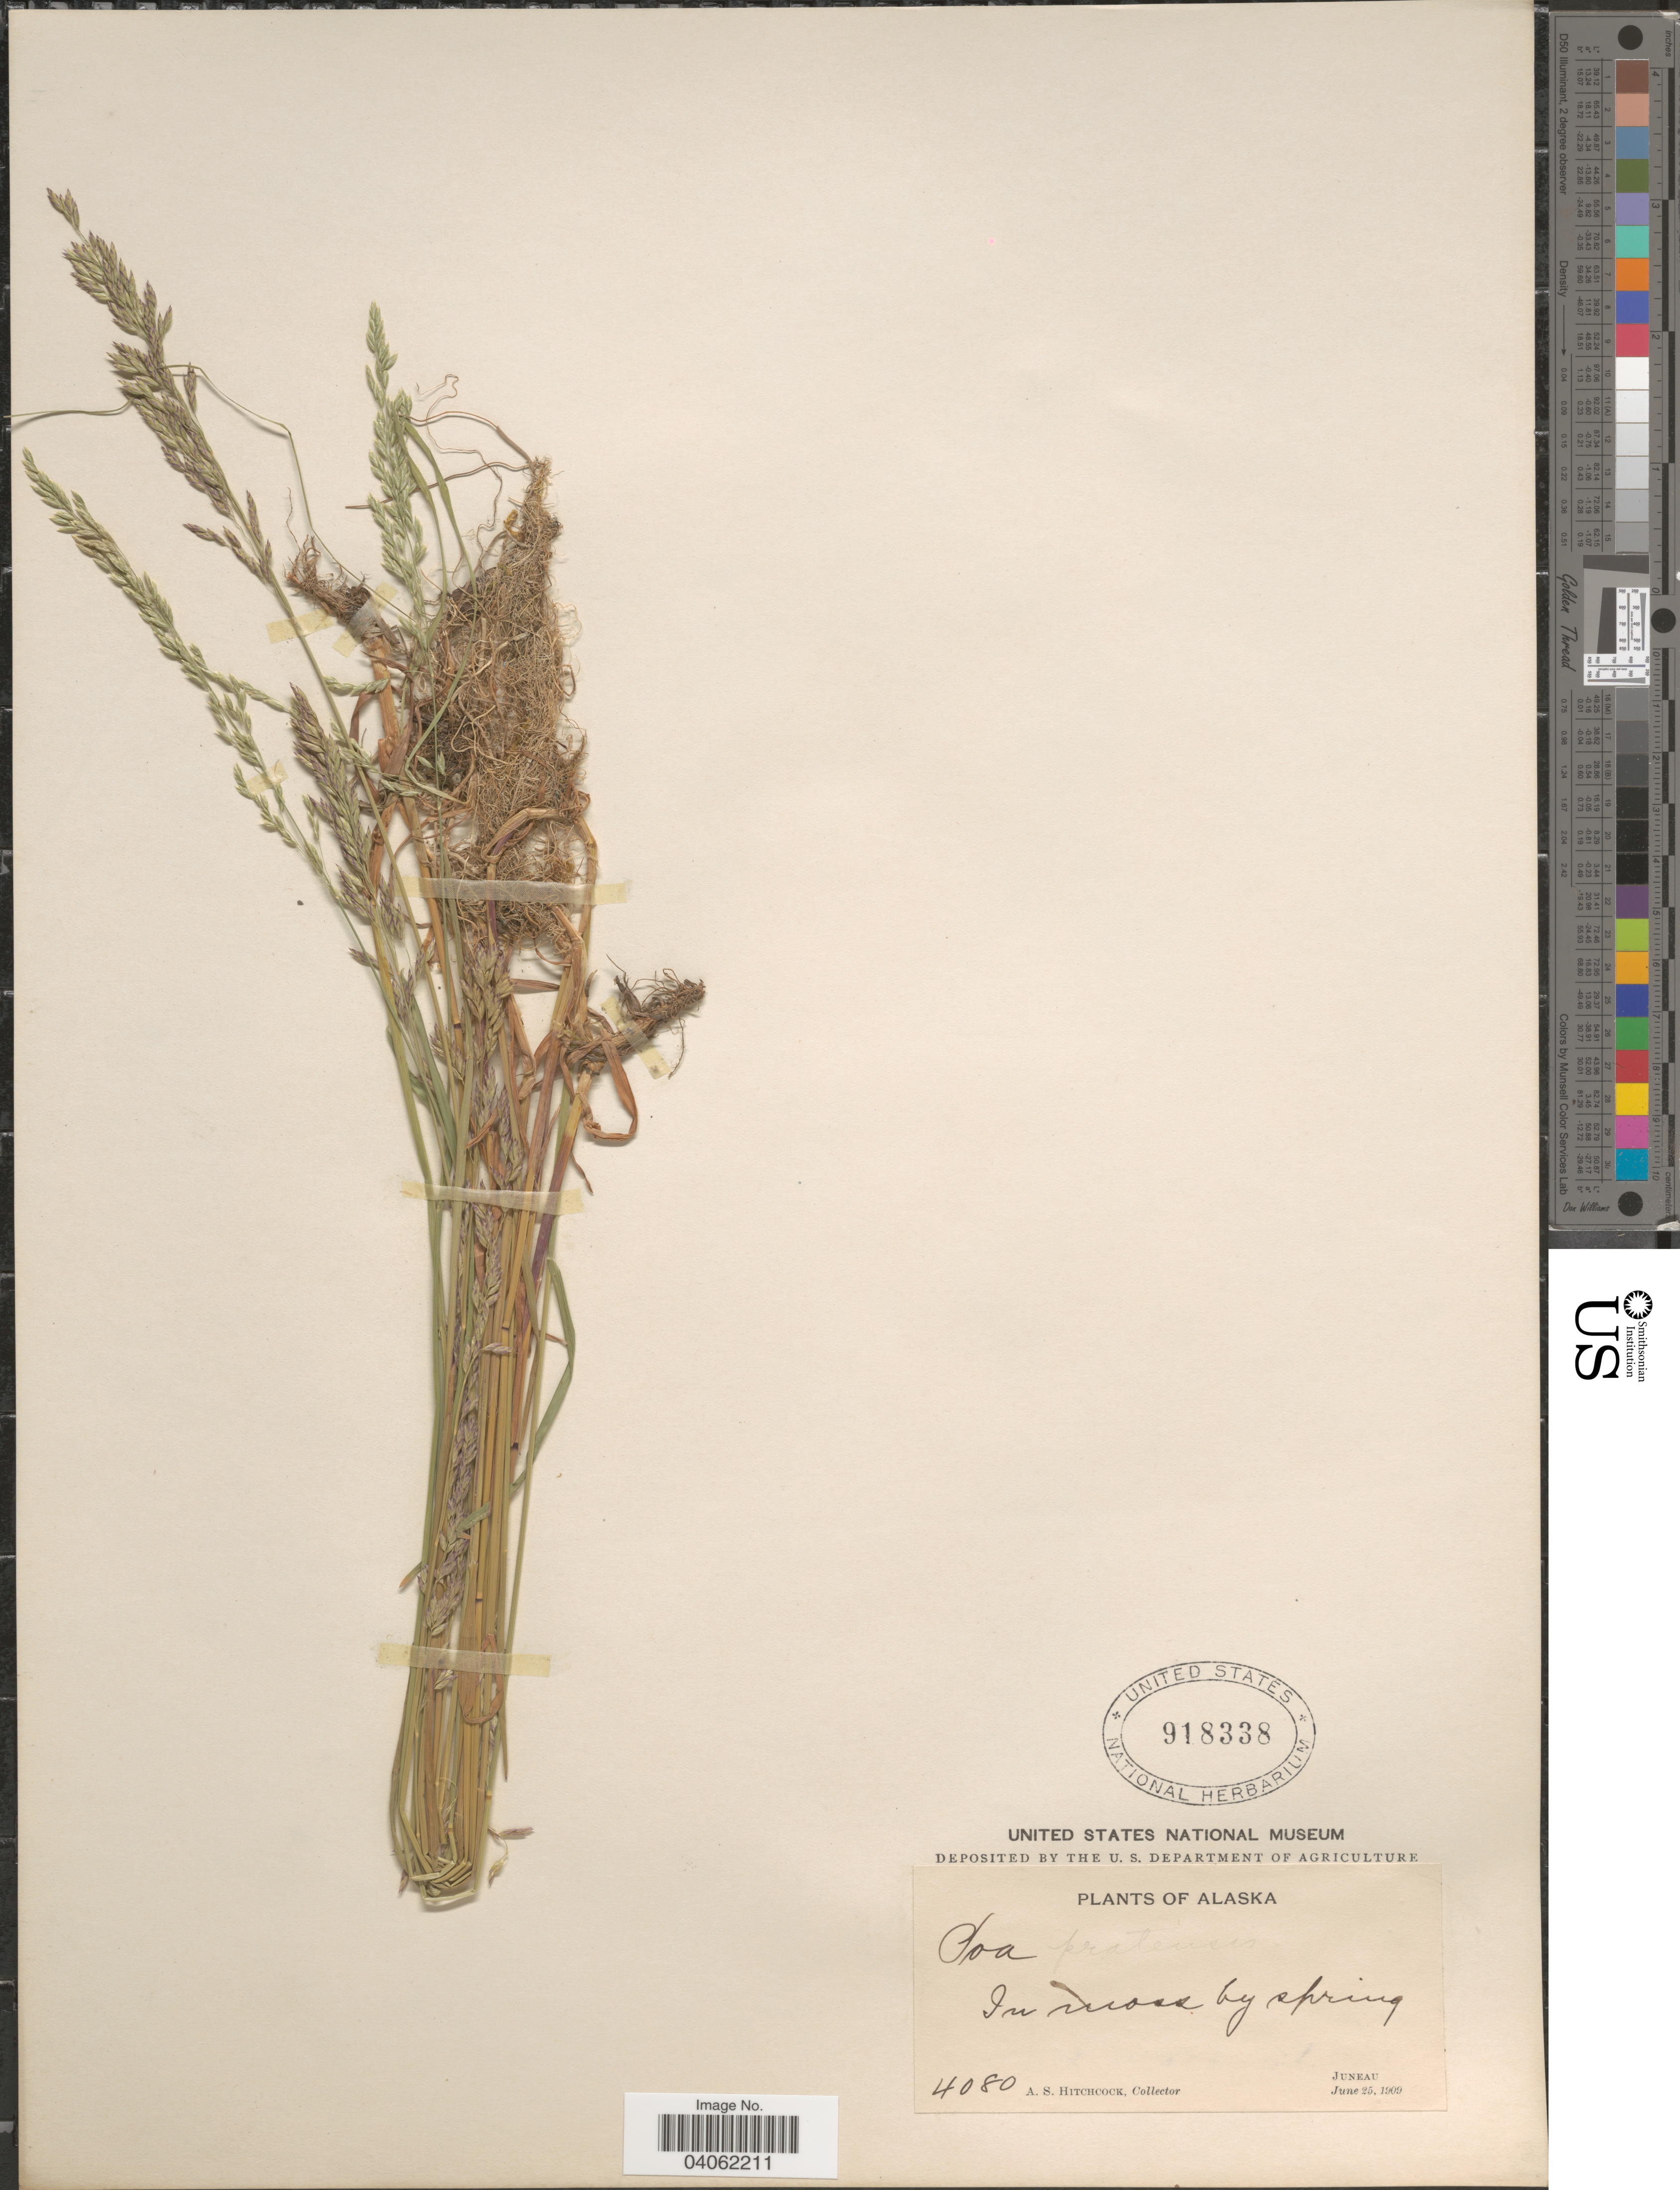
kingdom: Plantae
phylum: Tracheophyta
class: Liliopsida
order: Poales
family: Poaceae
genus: Poa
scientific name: Poa pratensis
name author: L.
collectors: A. S. Hitchcock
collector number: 4080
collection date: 1909-06-25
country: United States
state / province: Alaska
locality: Juneau.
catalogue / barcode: US 918338